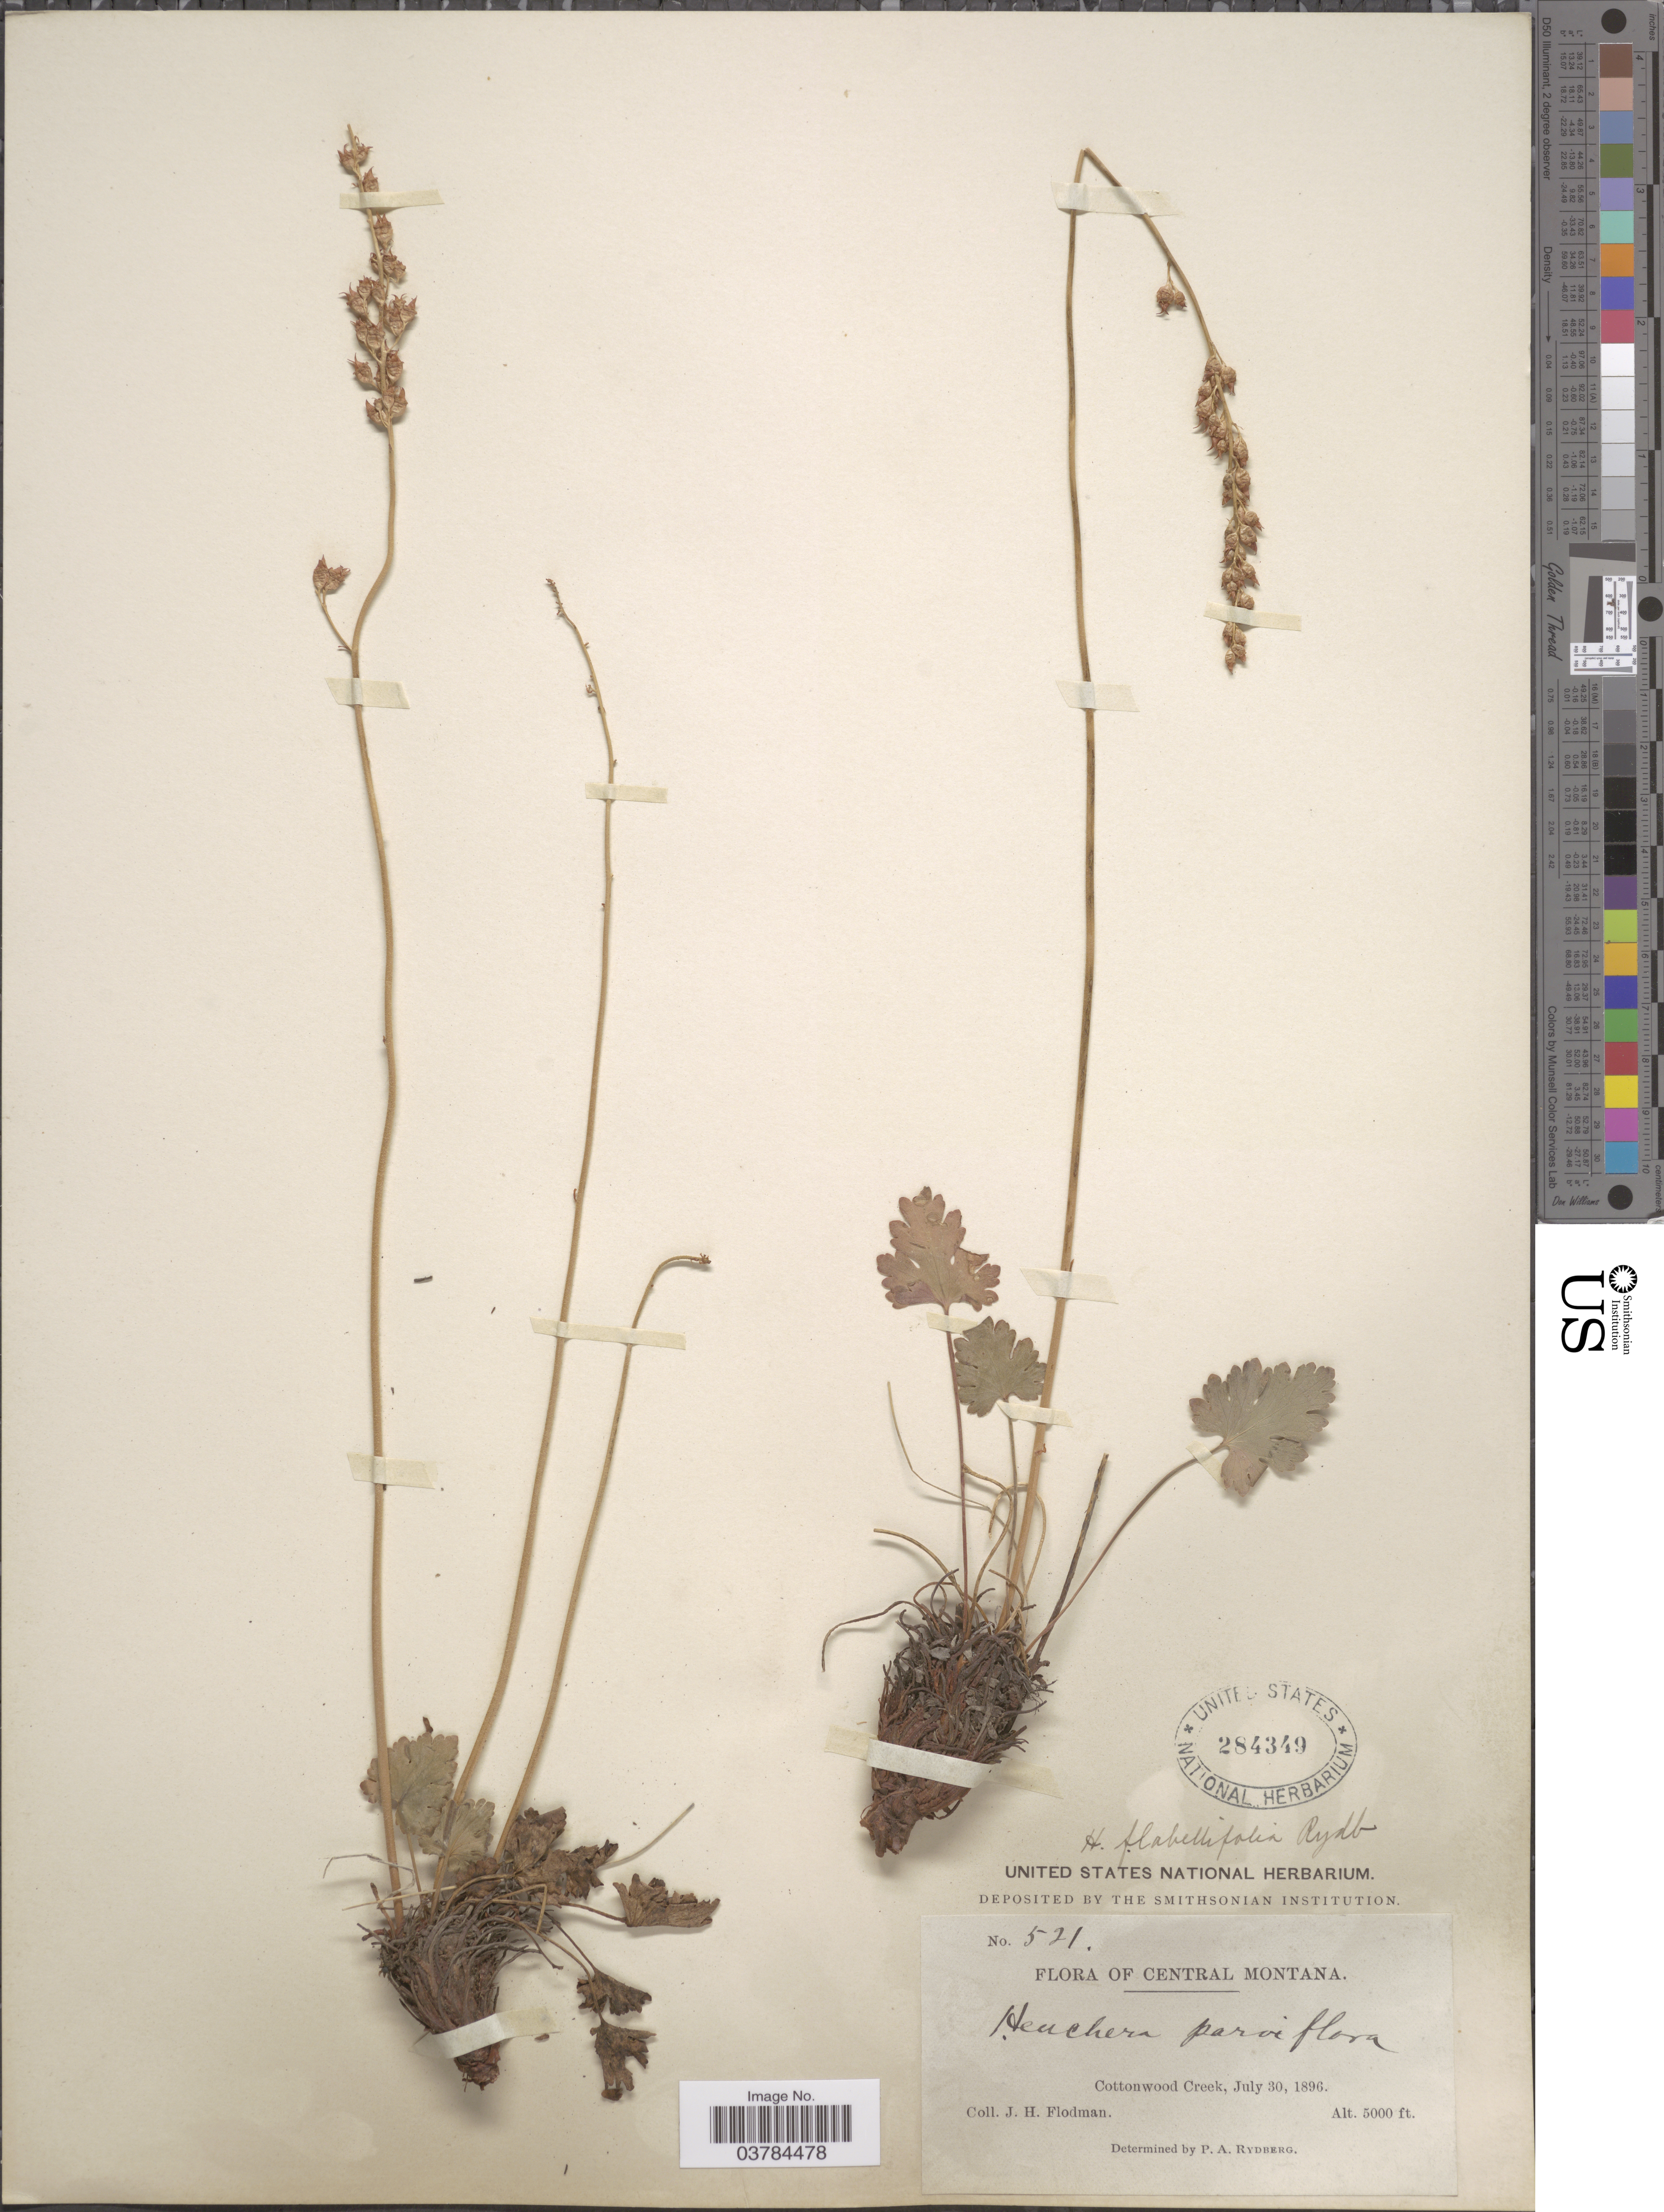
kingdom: Plantae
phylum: Tracheophyta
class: Magnoliopsida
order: Saxifragales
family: Saxifragaceae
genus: Heuchera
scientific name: Heuchera flabellifolia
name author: Rydb.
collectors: J. Flodman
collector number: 521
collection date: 1896-07-30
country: United States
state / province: Montana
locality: Central Montana. Cottonwood Creek.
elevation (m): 1524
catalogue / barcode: US 284349